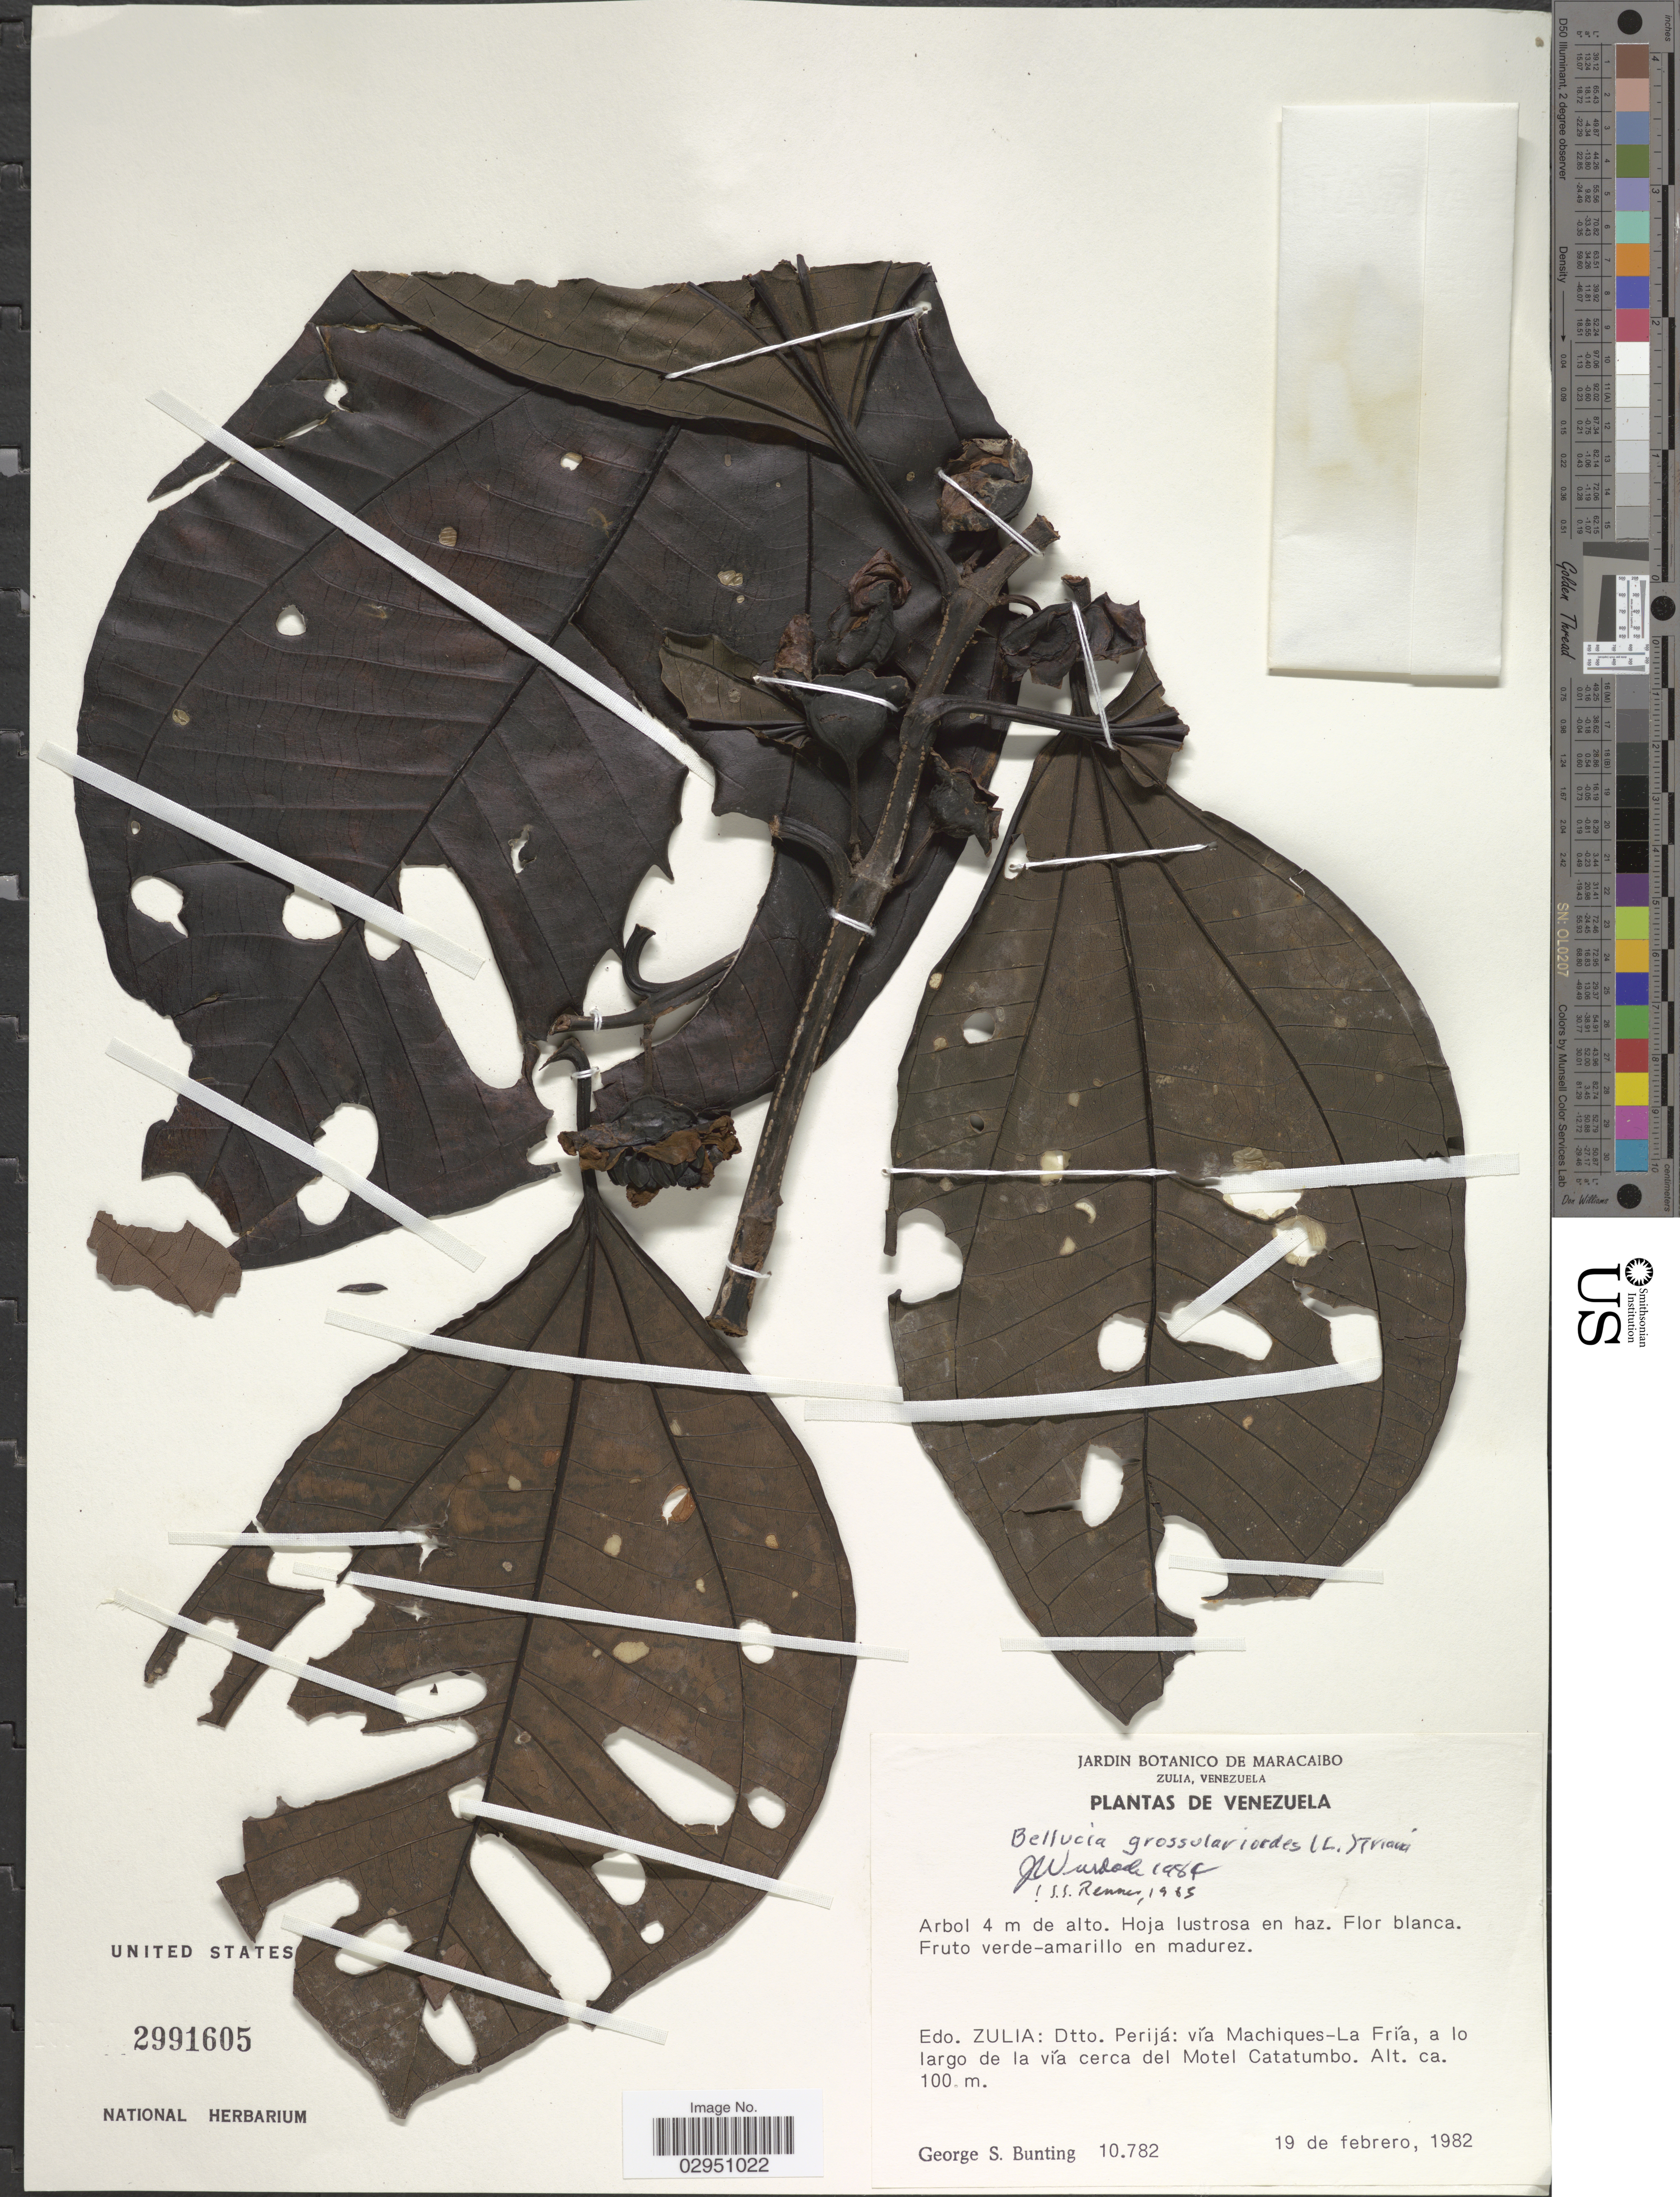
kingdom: Plantae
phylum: Tracheophyta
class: Magnoliopsida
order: Myrtales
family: Melastomataceae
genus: Bellucia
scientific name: Bellucia grossularioides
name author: (L.) Triana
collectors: G. S. Bunting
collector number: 10782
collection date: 1982-02-19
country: Venezuela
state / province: Zulia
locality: Dtto. Perijá: Vía Machiques-La Fría, a lo largo de la vía cerca del Motel Catatumbo.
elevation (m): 100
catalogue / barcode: US 2991605